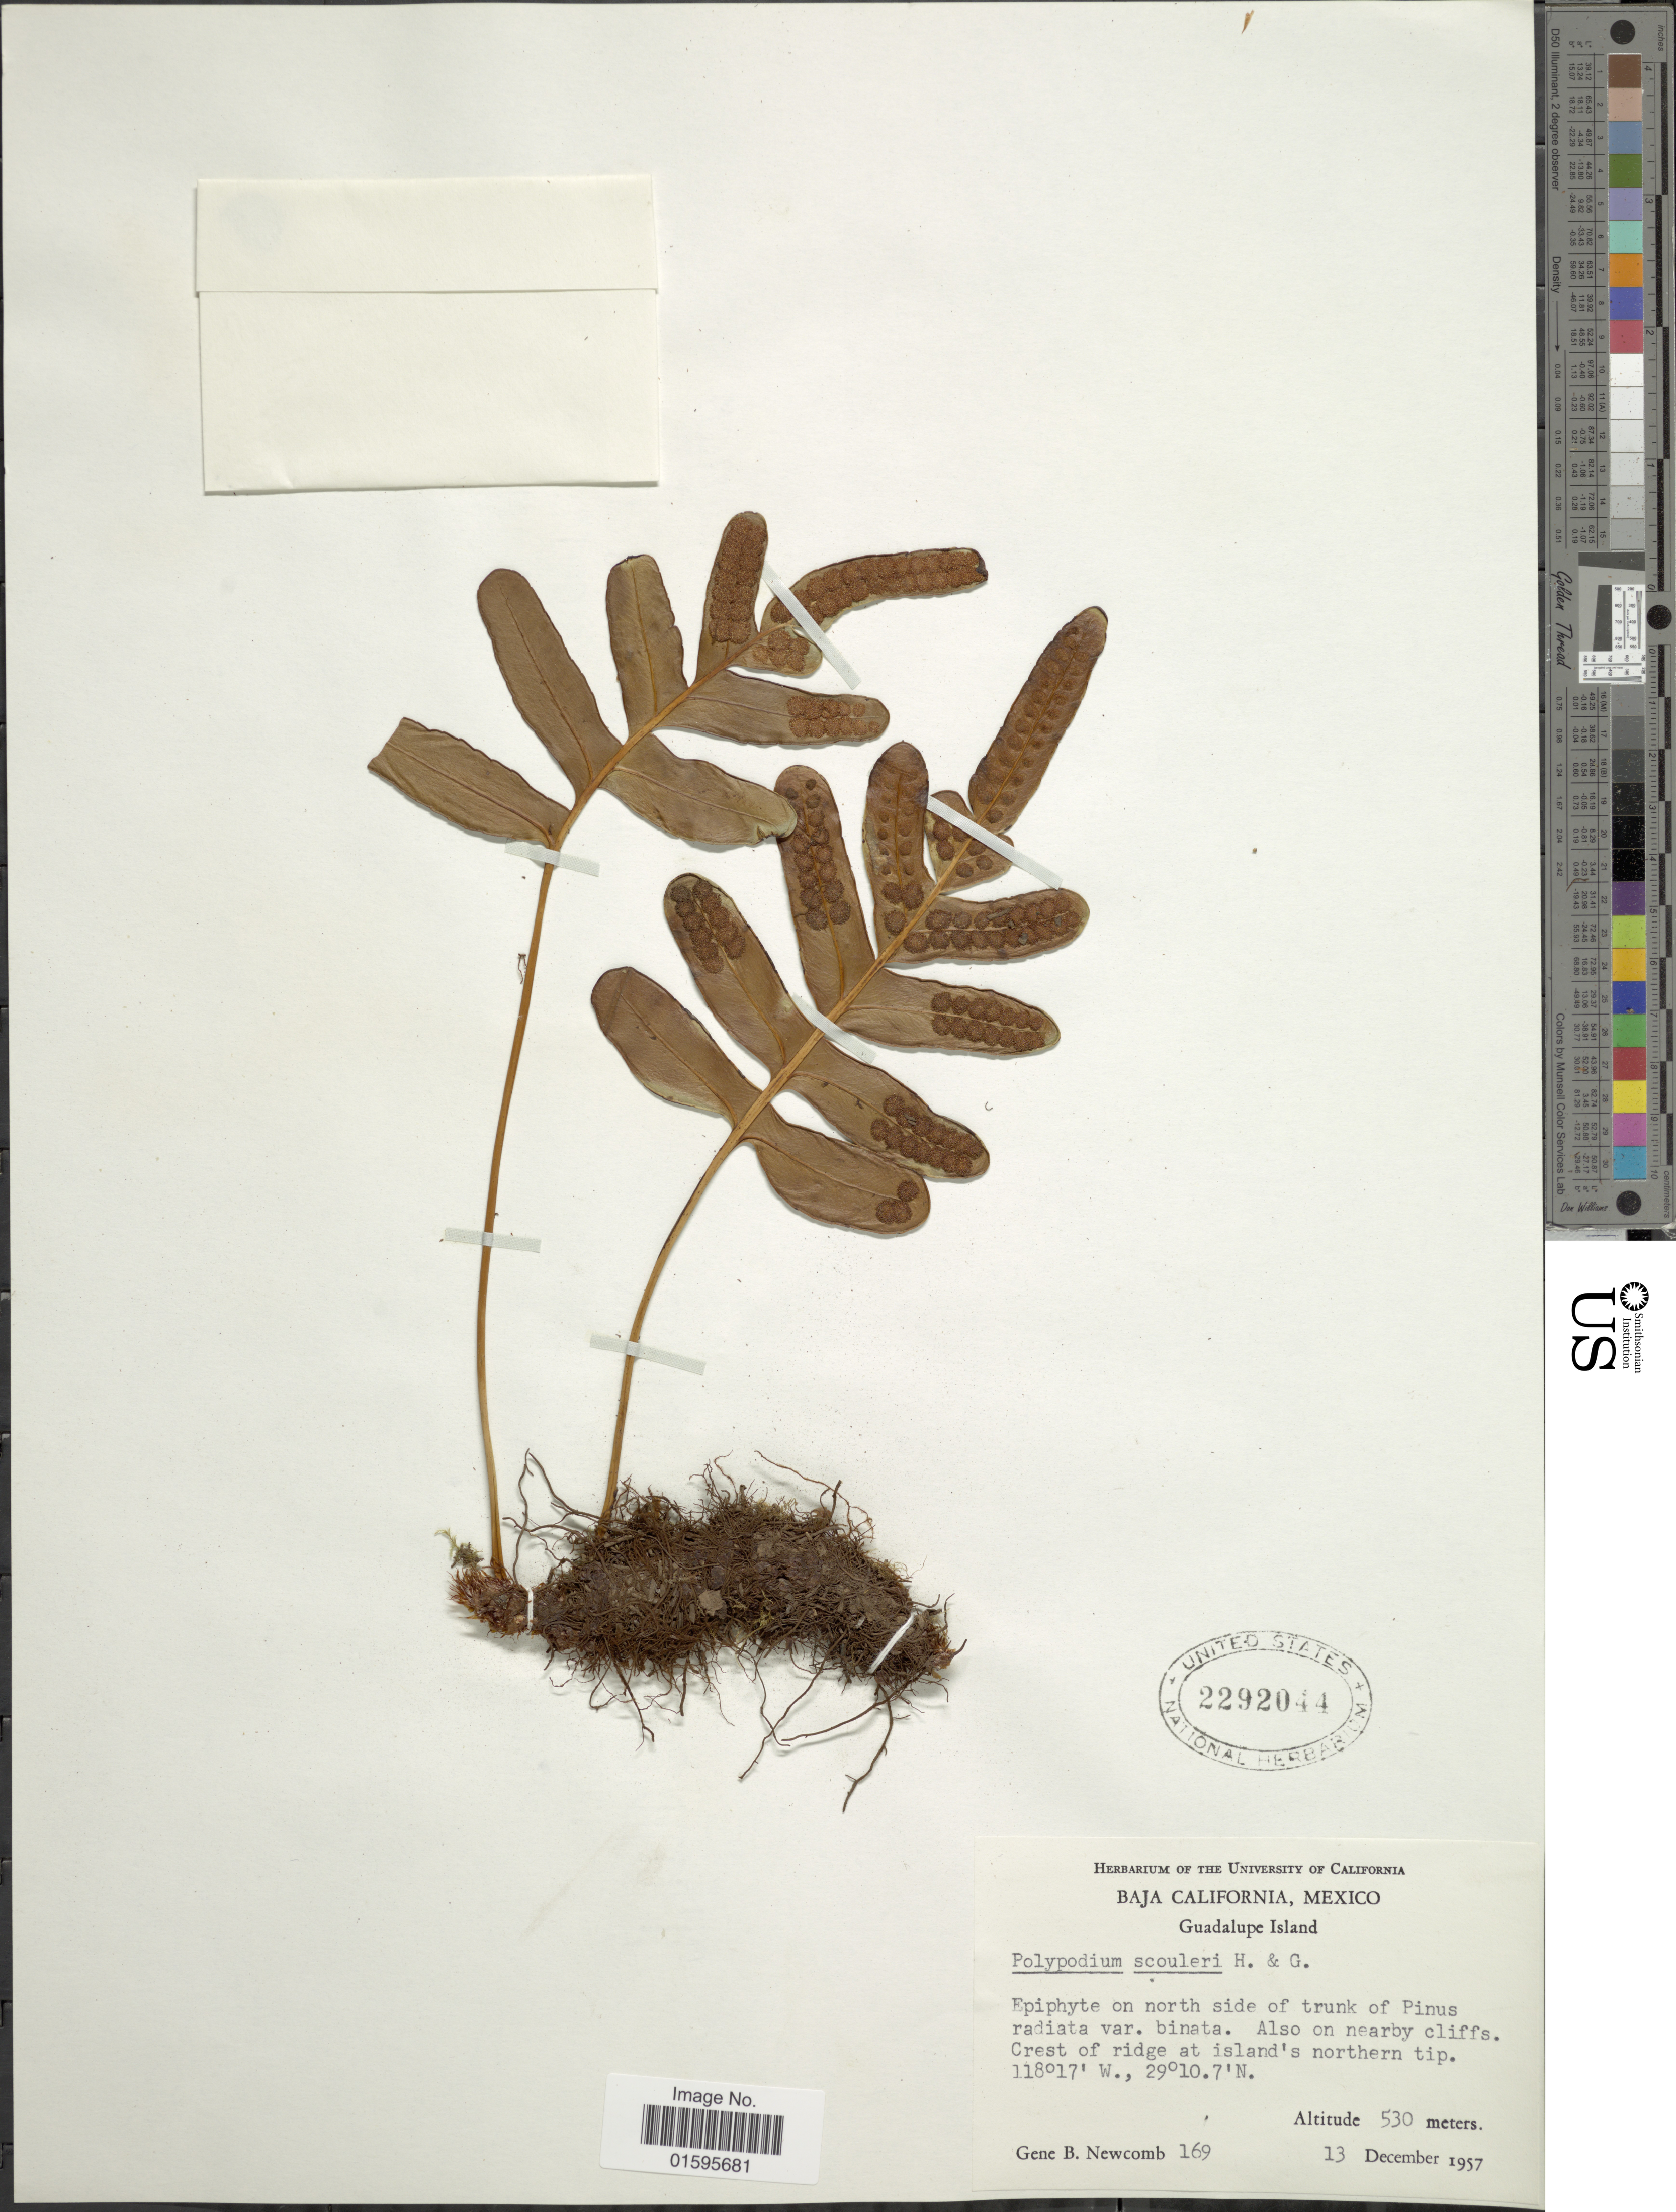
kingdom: Plantae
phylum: Tracheophyta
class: Polypodiopsida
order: Polypodiales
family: Polypodiaceae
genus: Polypodium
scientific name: Polypodium scouleri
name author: Hook. & Grev.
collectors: G. B. Newcomb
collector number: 169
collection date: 1957-12-13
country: Mexico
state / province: Baja California Norte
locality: Guadalupe Island, crest of ridge at island's northern tip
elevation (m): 530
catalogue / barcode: US 2292044